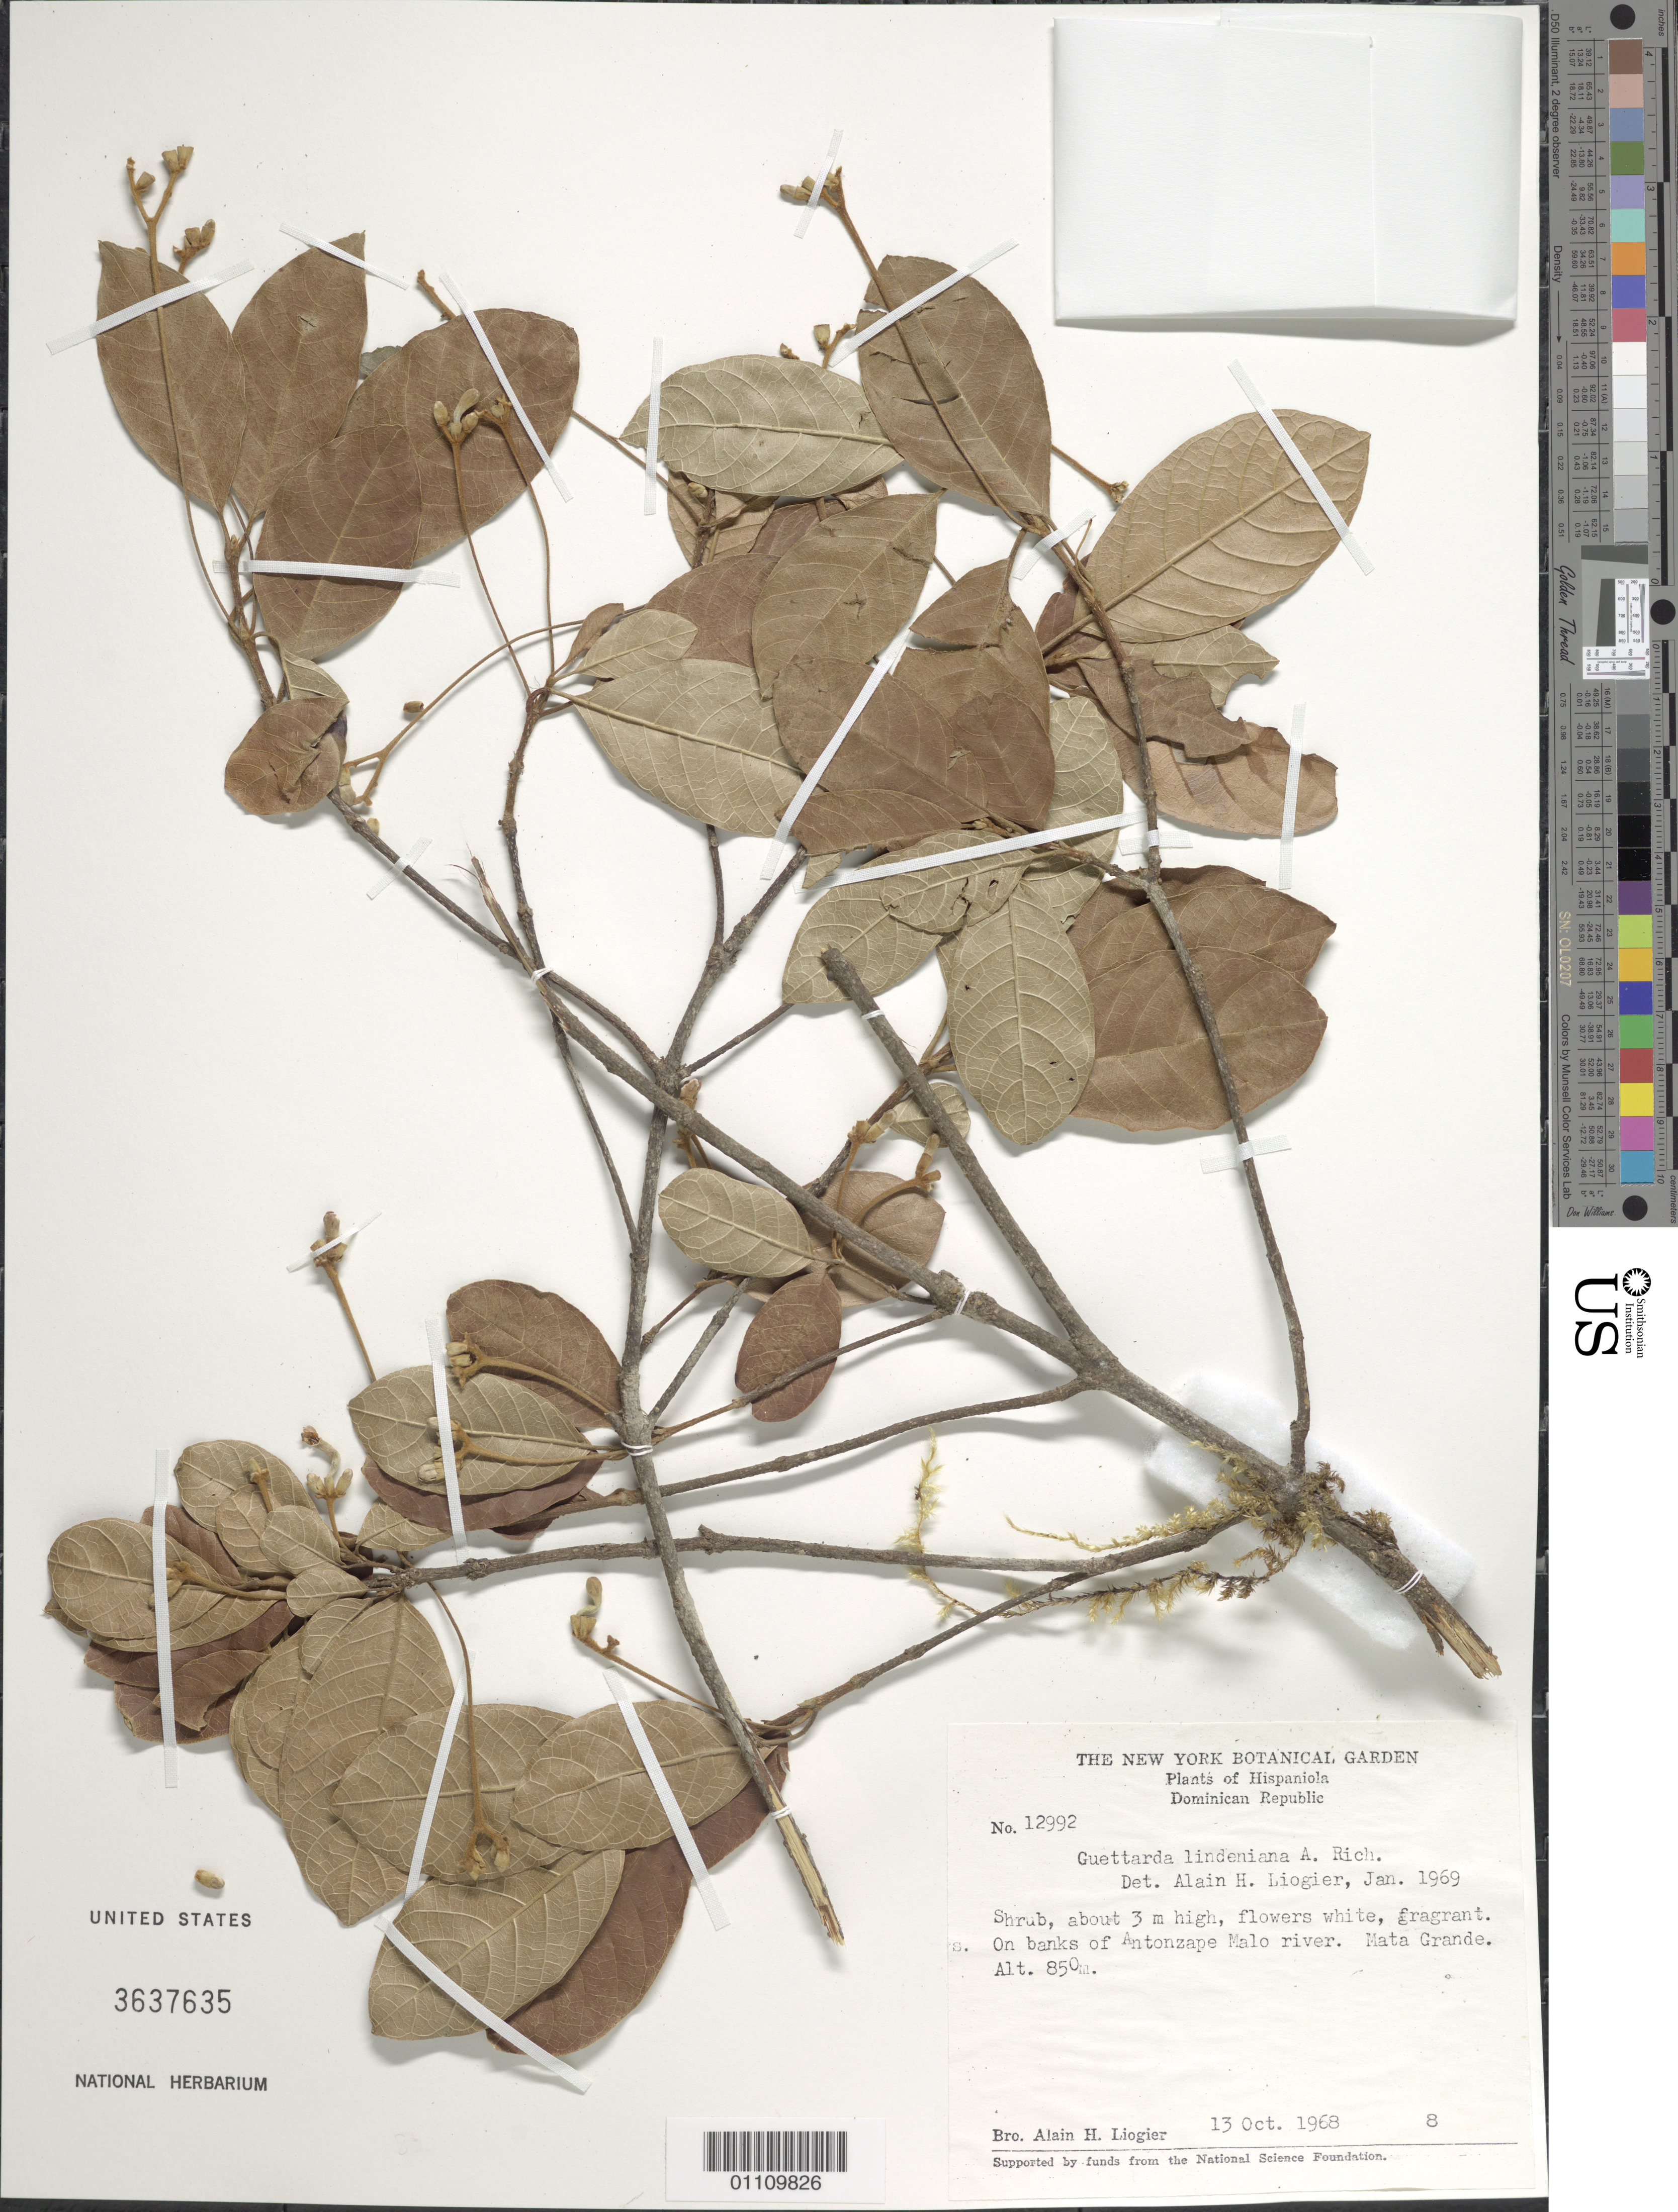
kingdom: Plantae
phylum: Tracheophyta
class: Magnoliopsida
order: Gentianales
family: Rubiaceae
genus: Guettarda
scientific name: Guettarda lindeniana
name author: A. Rich.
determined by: Liogier, Alain H.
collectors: A. H. Liogier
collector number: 12992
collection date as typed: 13 Oct 1968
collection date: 1968-10-13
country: Dominican Republic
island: Hispaniola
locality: Mata Grande, on banks of Antonzape Malo River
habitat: On banks of river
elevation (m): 850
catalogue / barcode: US 3637635